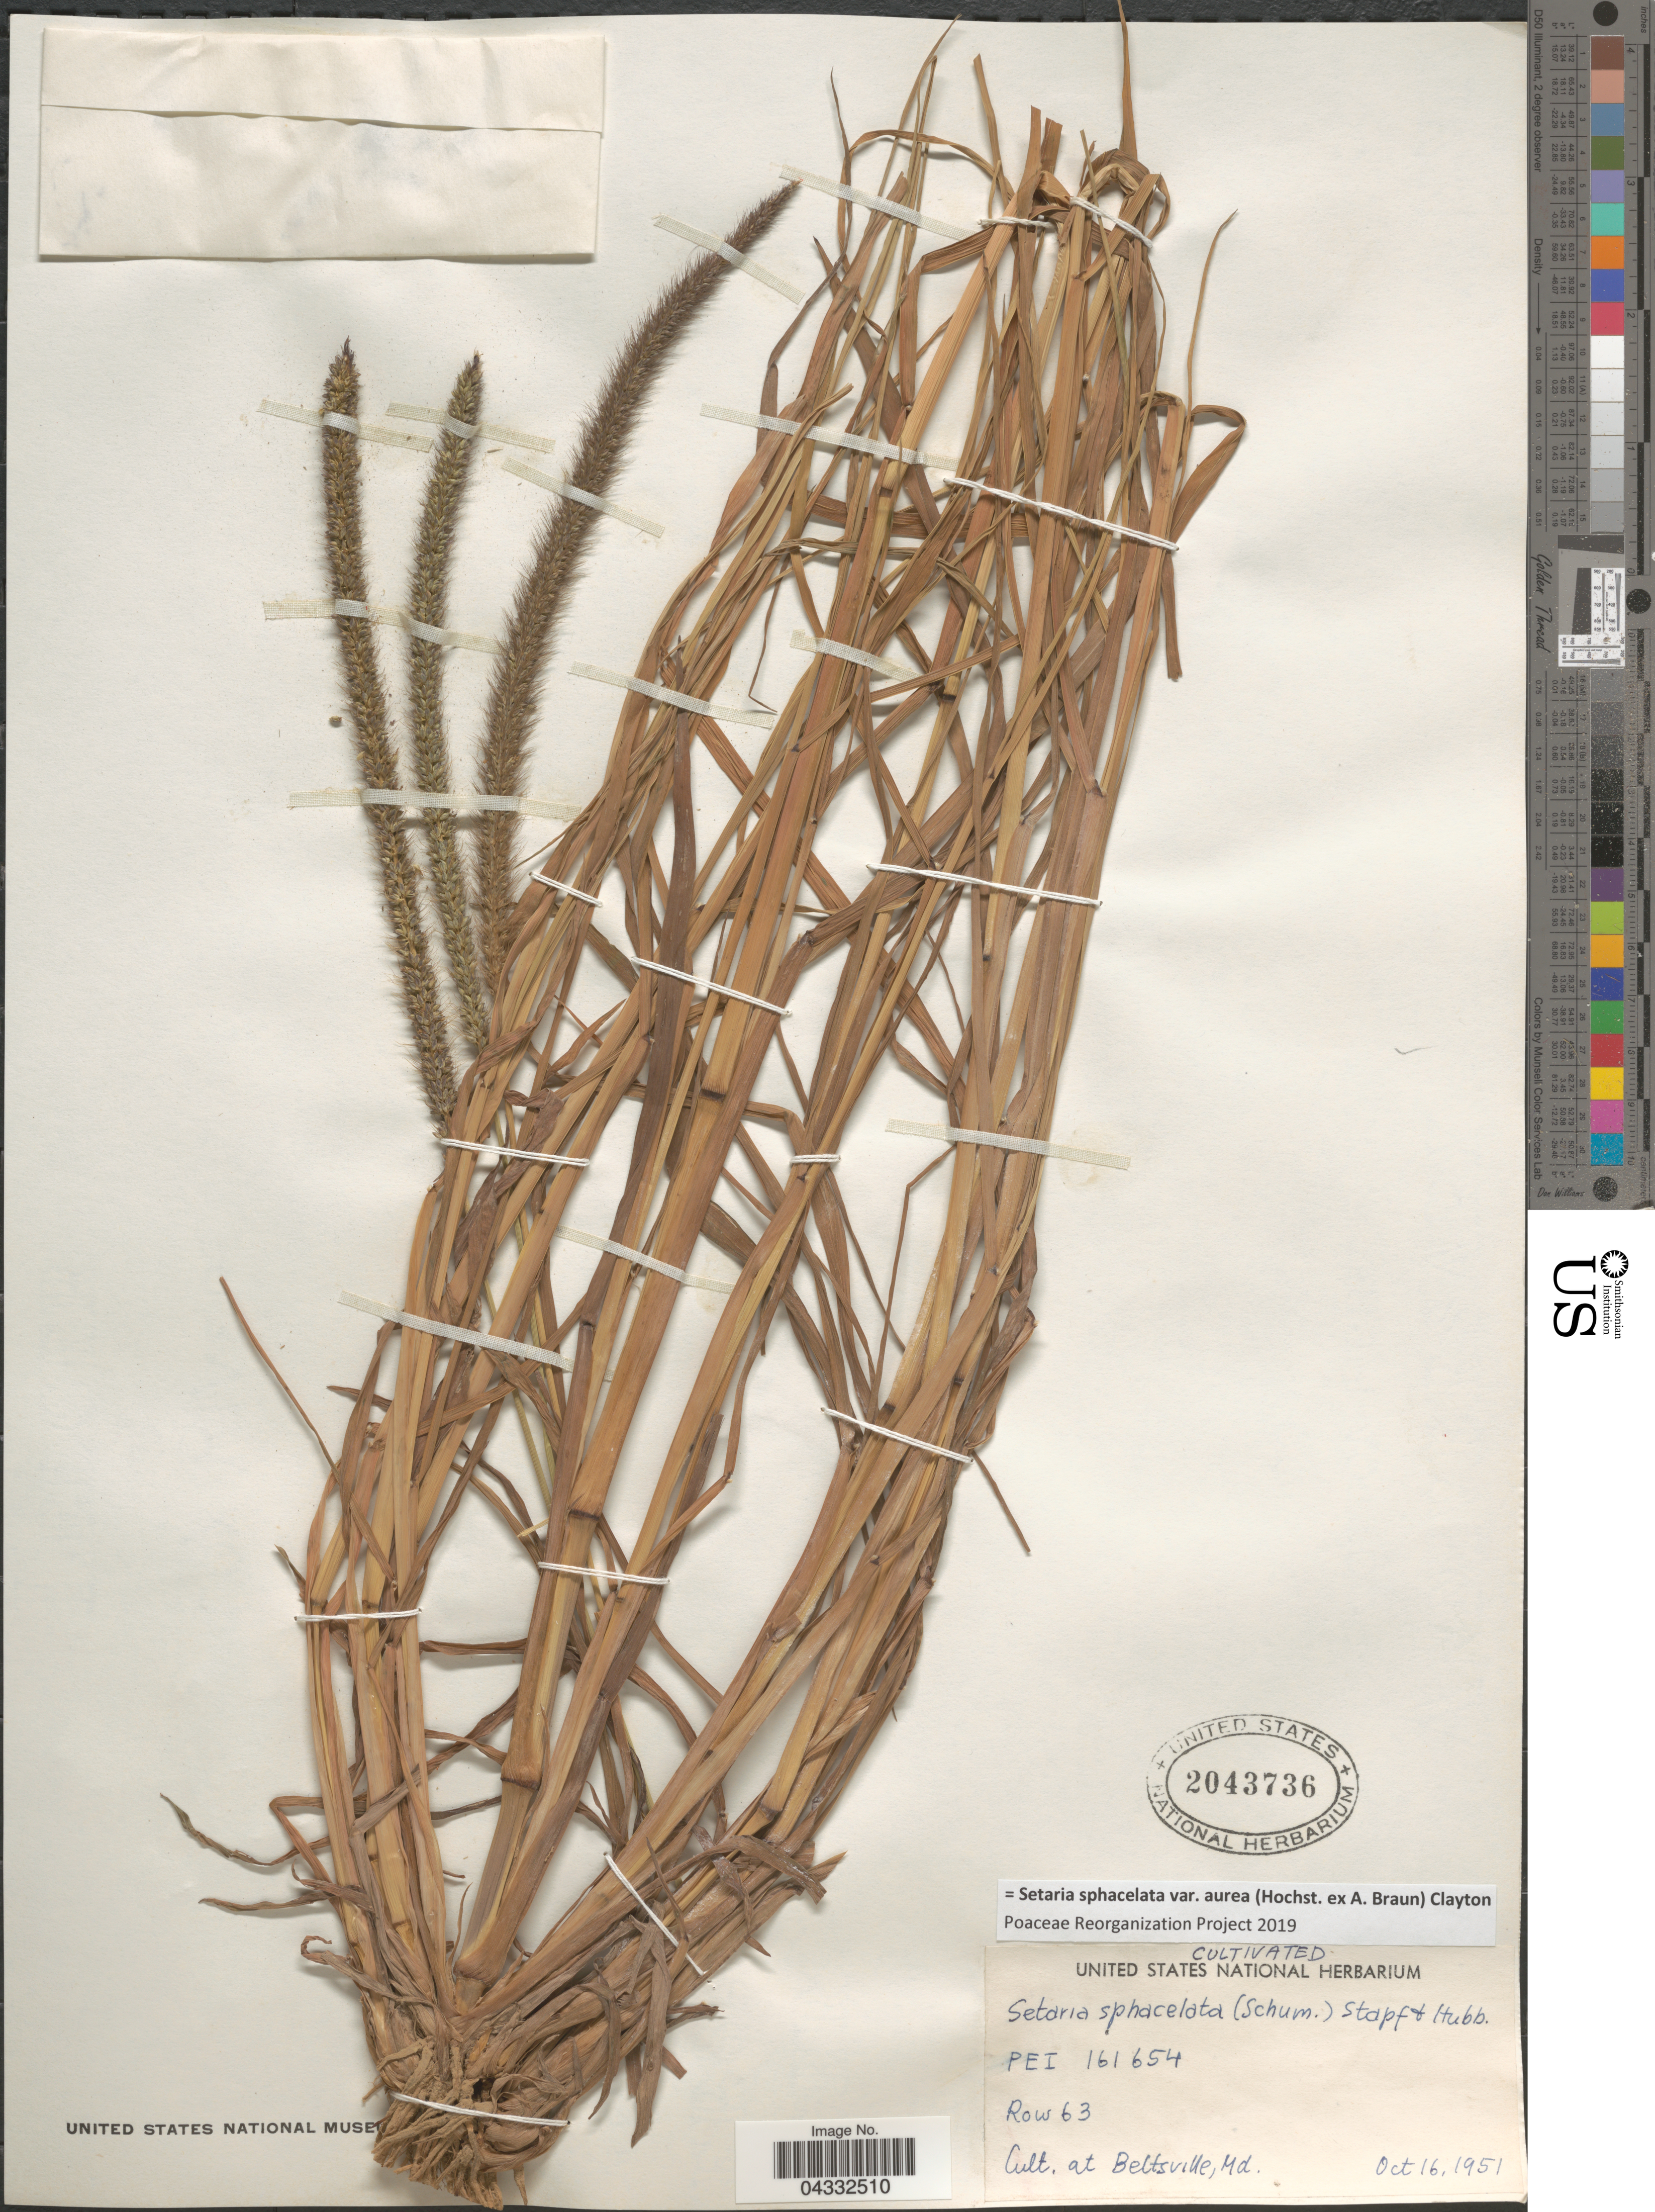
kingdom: Plantae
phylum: Tracheophyta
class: Liliopsida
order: Poales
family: Poaceae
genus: Setaria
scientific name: Setaria sphacelata var. aurea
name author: (Hochst. ex A. Braun) Clayton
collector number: PEI161654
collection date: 1951-10-16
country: United States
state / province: Maryland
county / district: Prince George's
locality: Row 63. Cult. at Beltsville.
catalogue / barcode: US 2043736